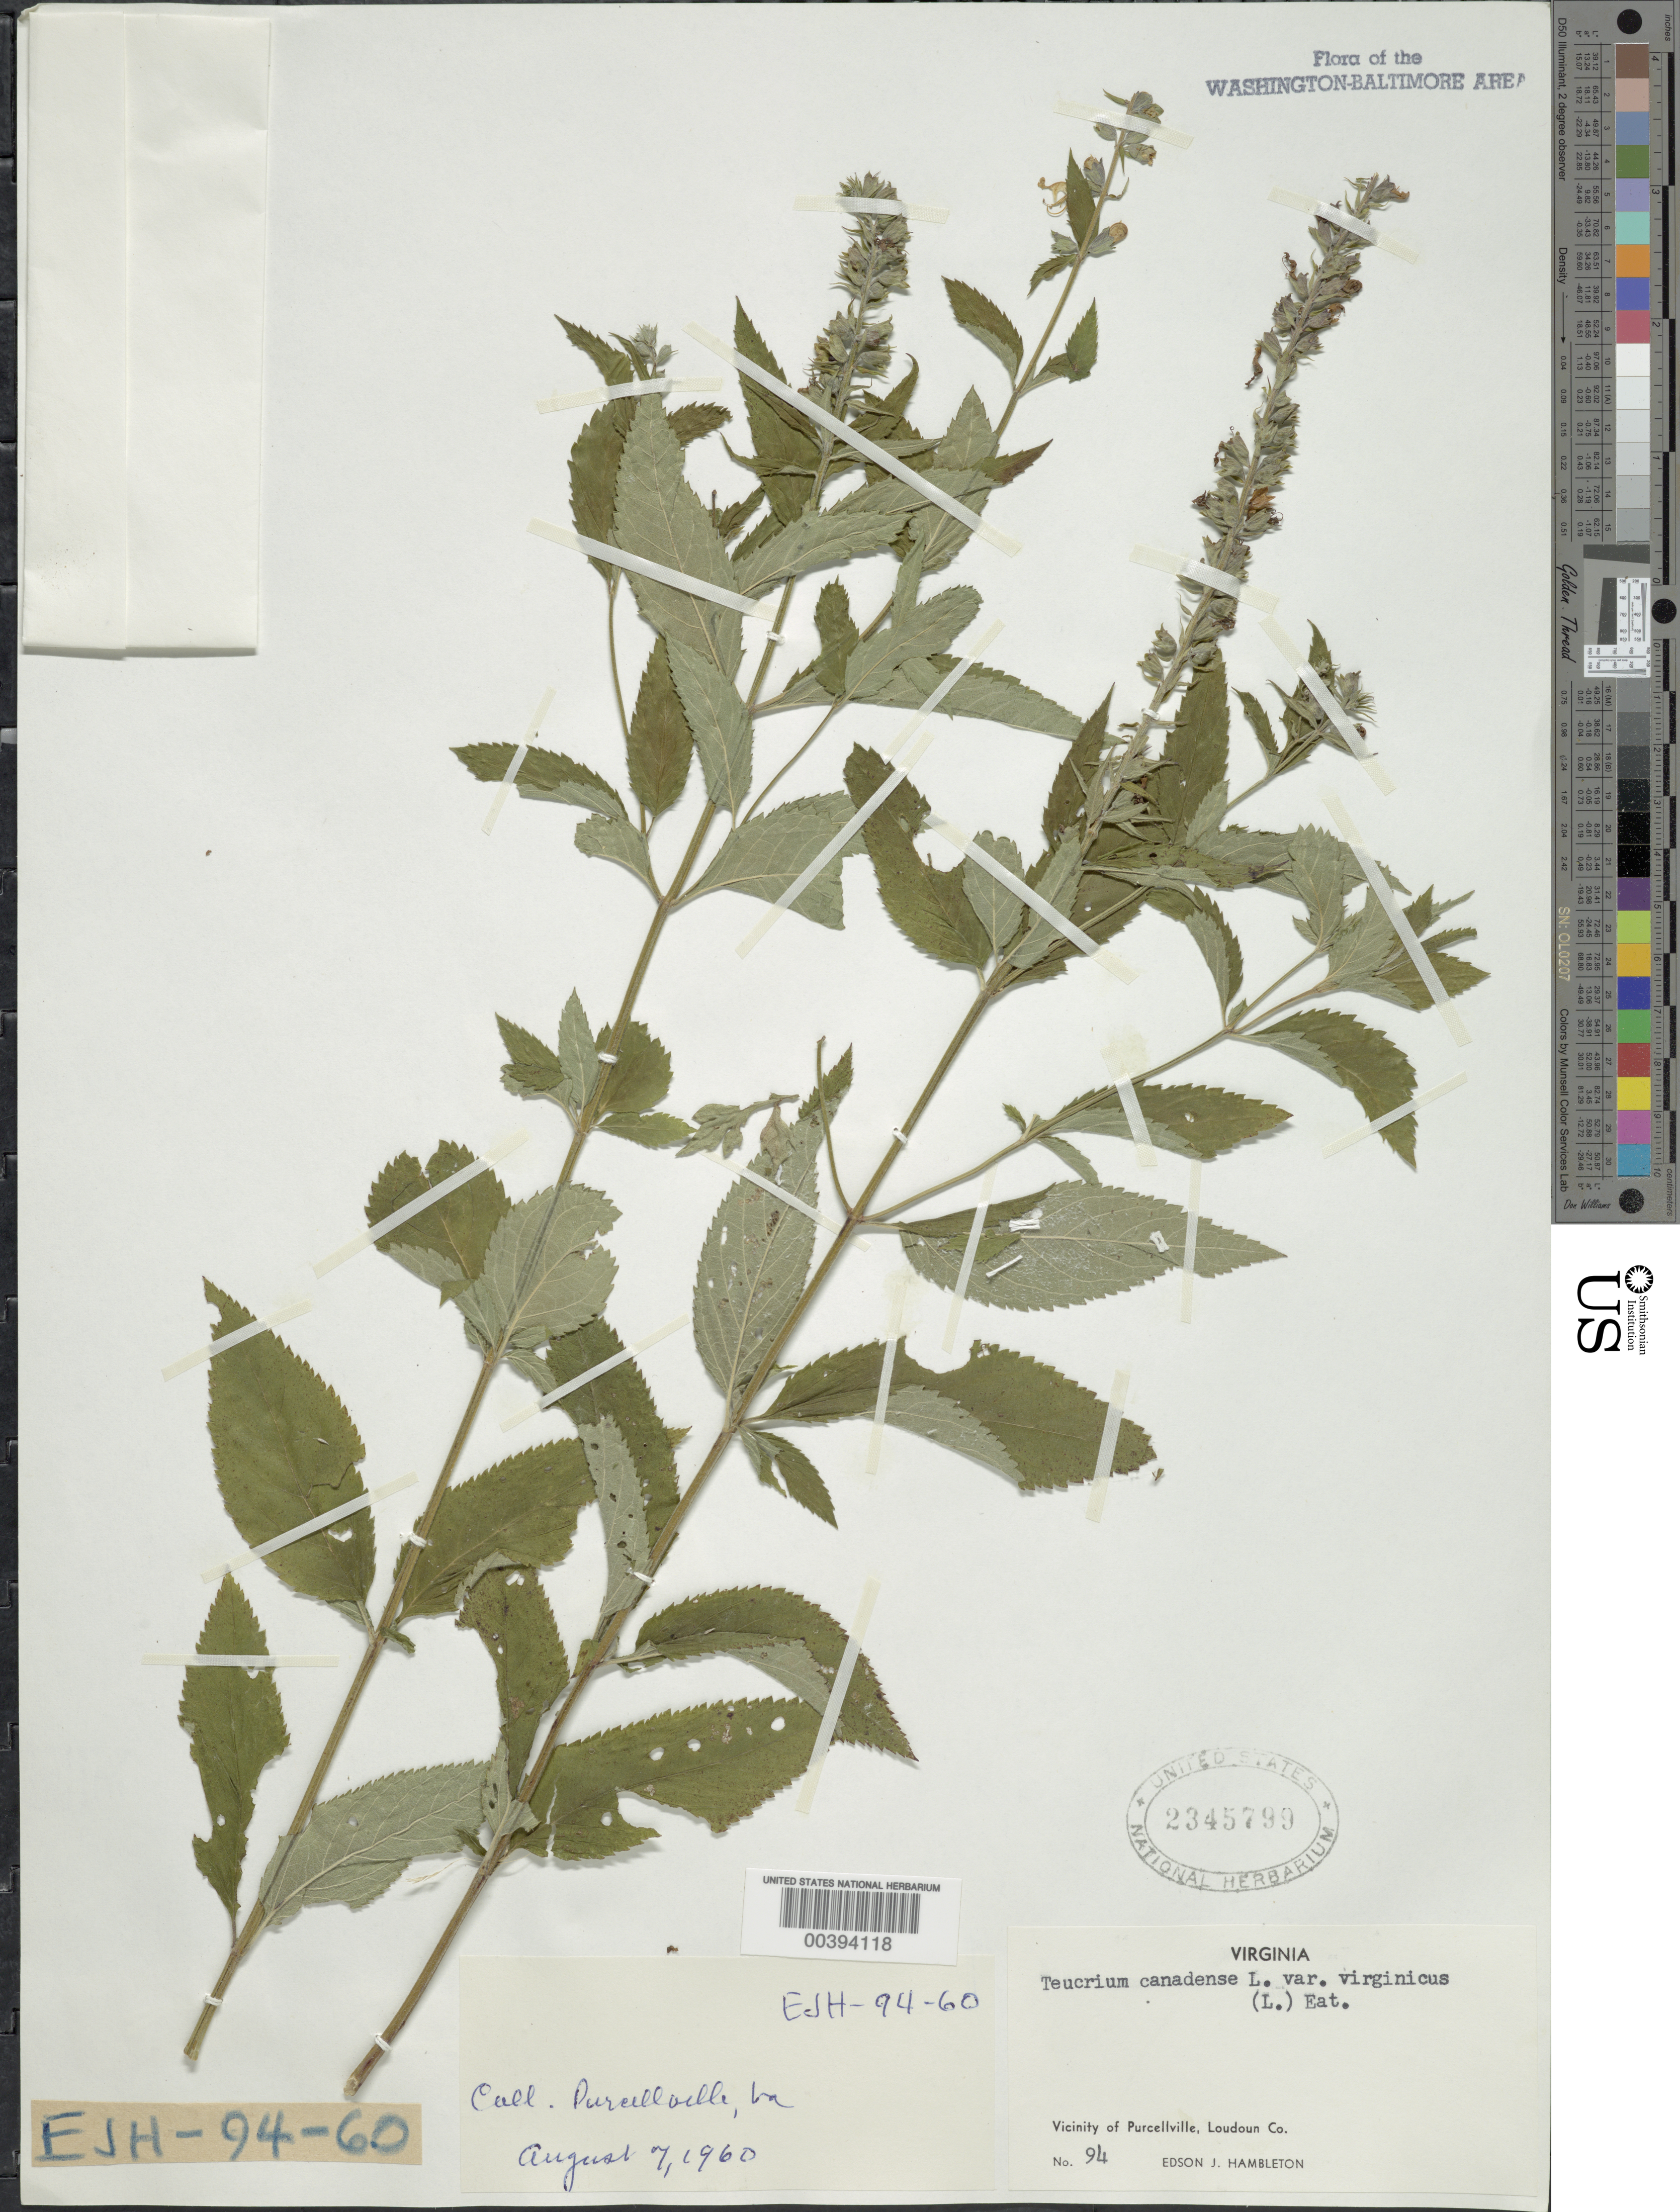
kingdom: Plantae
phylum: Tracheophyta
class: Magnoliopsida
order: Lamiales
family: Lamiaceae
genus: Teucrium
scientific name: Teucrium canadense var. virginicum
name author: L.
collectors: E. Hambleton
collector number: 94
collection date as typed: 07 Aug 1960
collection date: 1960-08-07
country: United States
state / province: Virginia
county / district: Loudoun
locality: Purcellville vicinity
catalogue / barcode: US 2345799